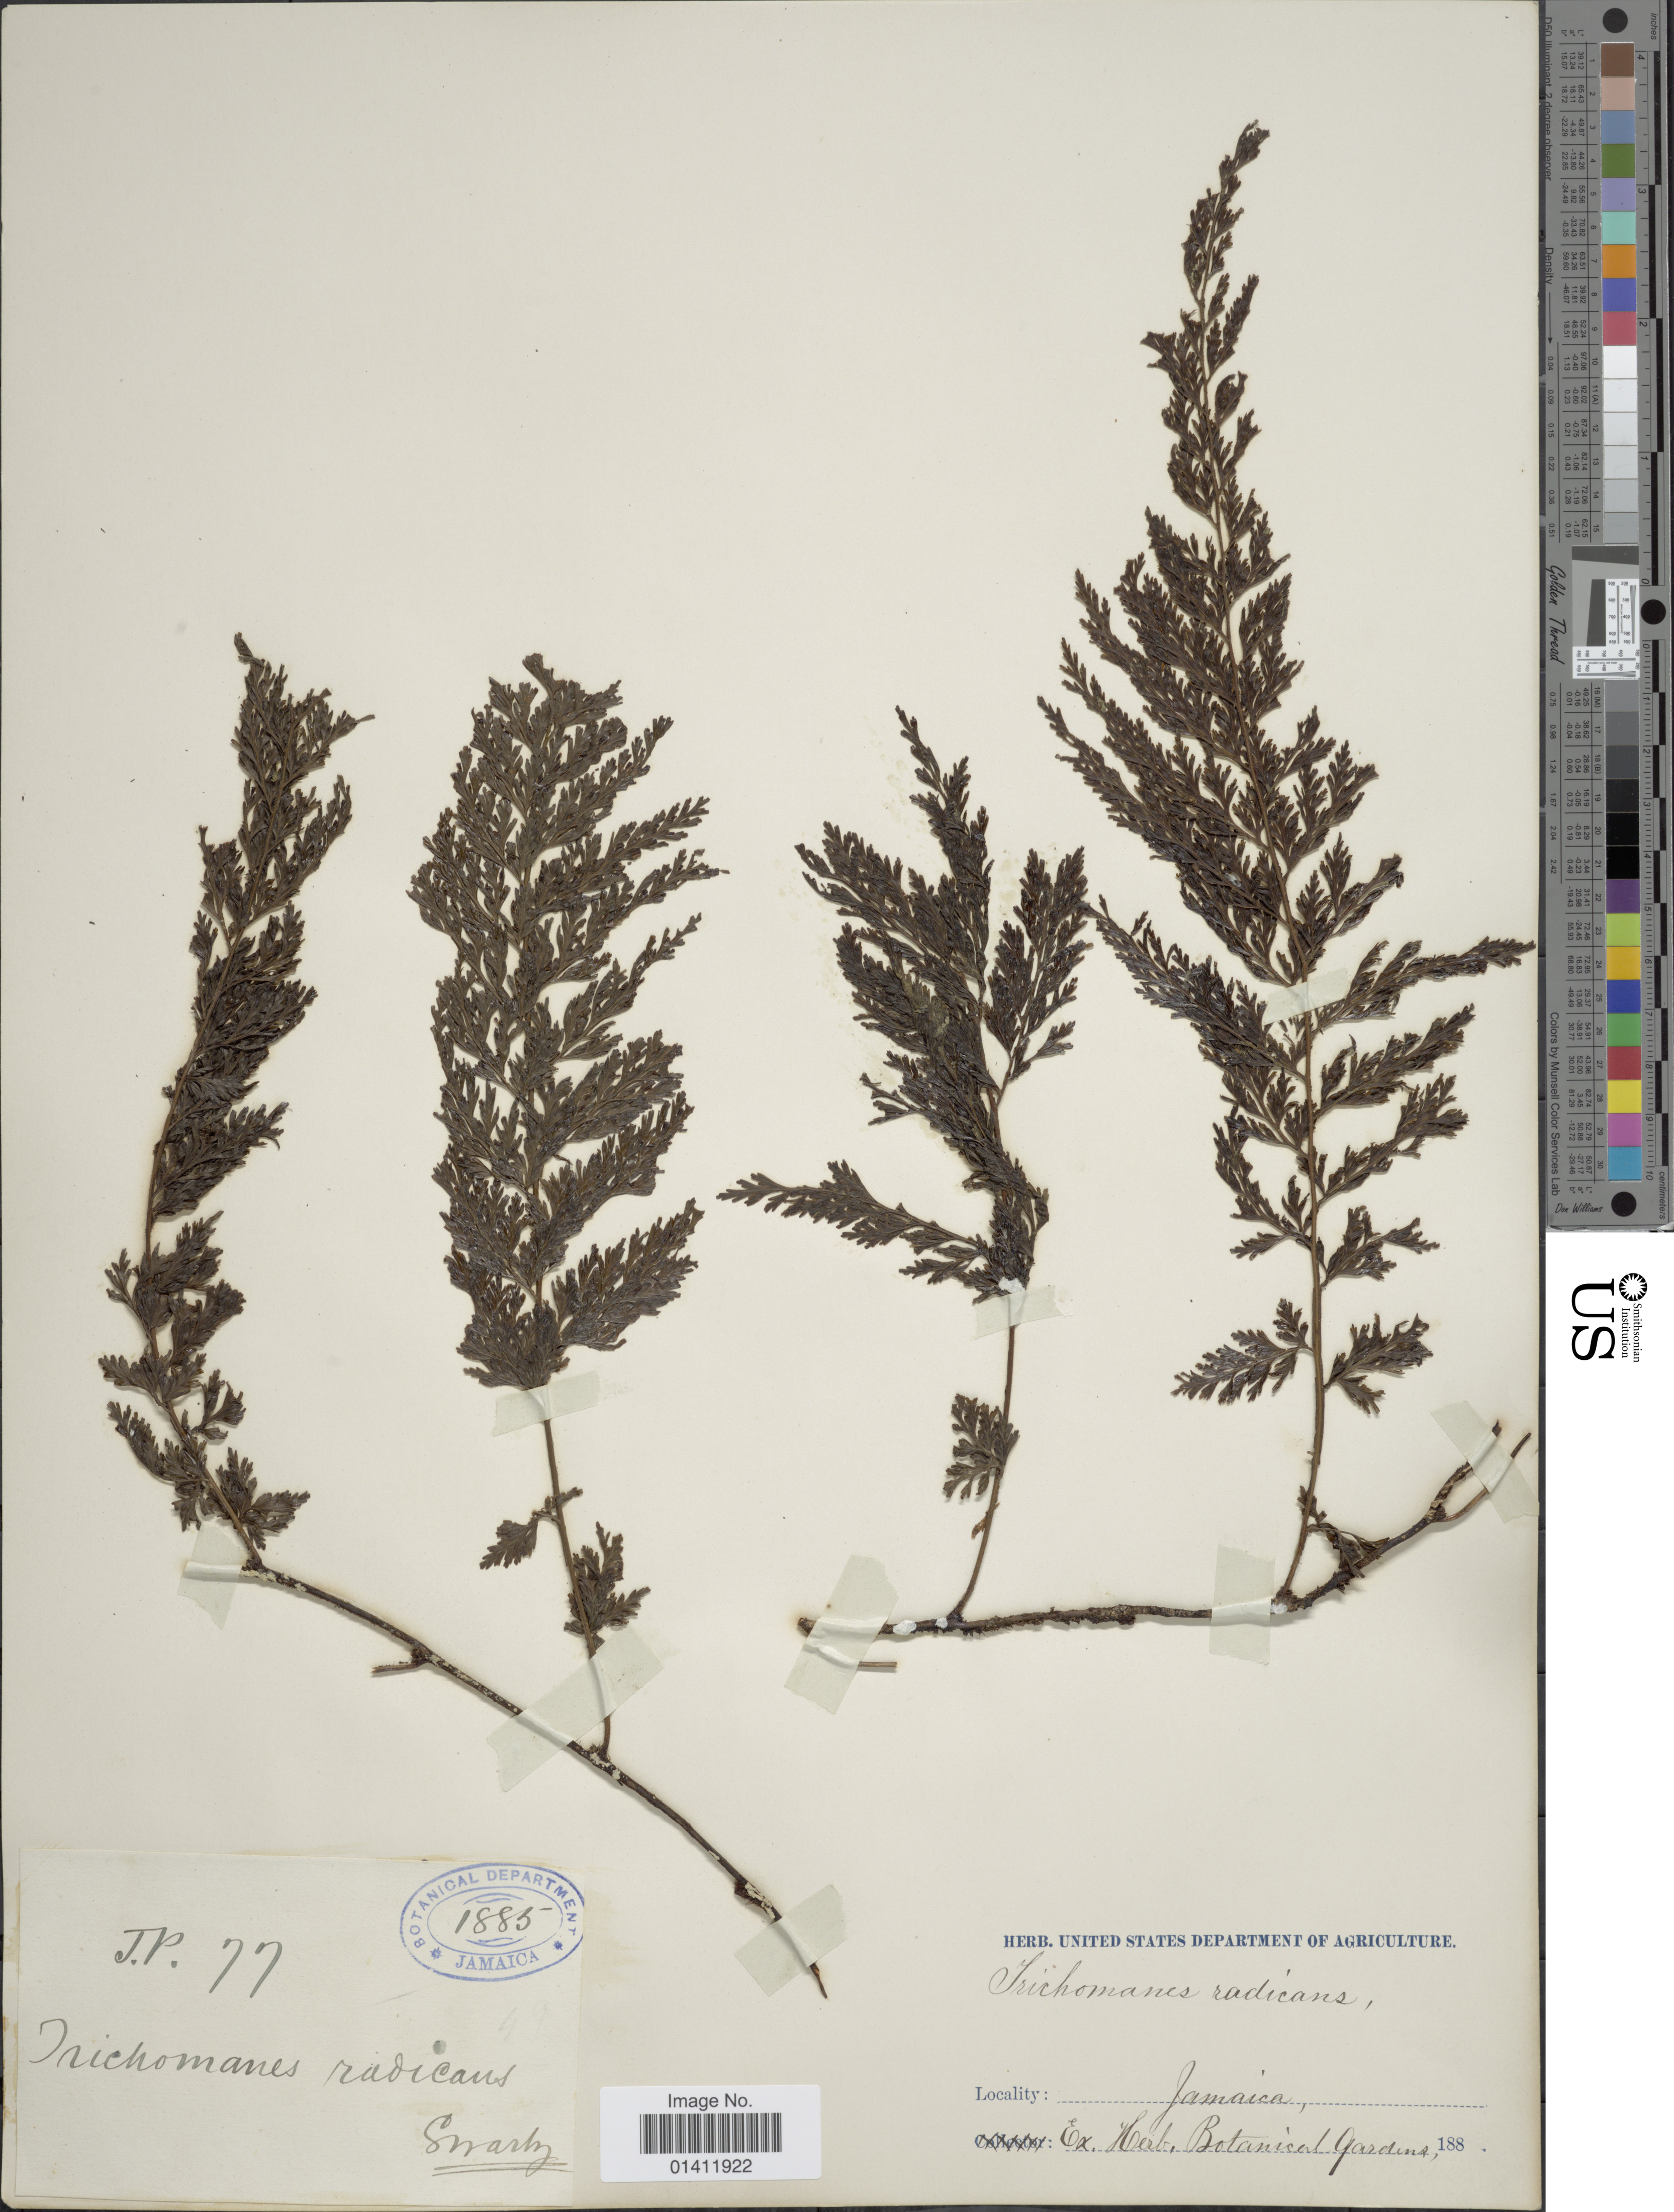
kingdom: Plantae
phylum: Tracheophyta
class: Polypodiopsida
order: Hymenophyllales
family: Hymenophyllaceae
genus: Vandenboschia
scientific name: Vandenboschia radicans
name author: (Sw.) Copel.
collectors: ex herb. Botanic Gardens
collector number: J.P.77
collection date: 1885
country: Jamaica